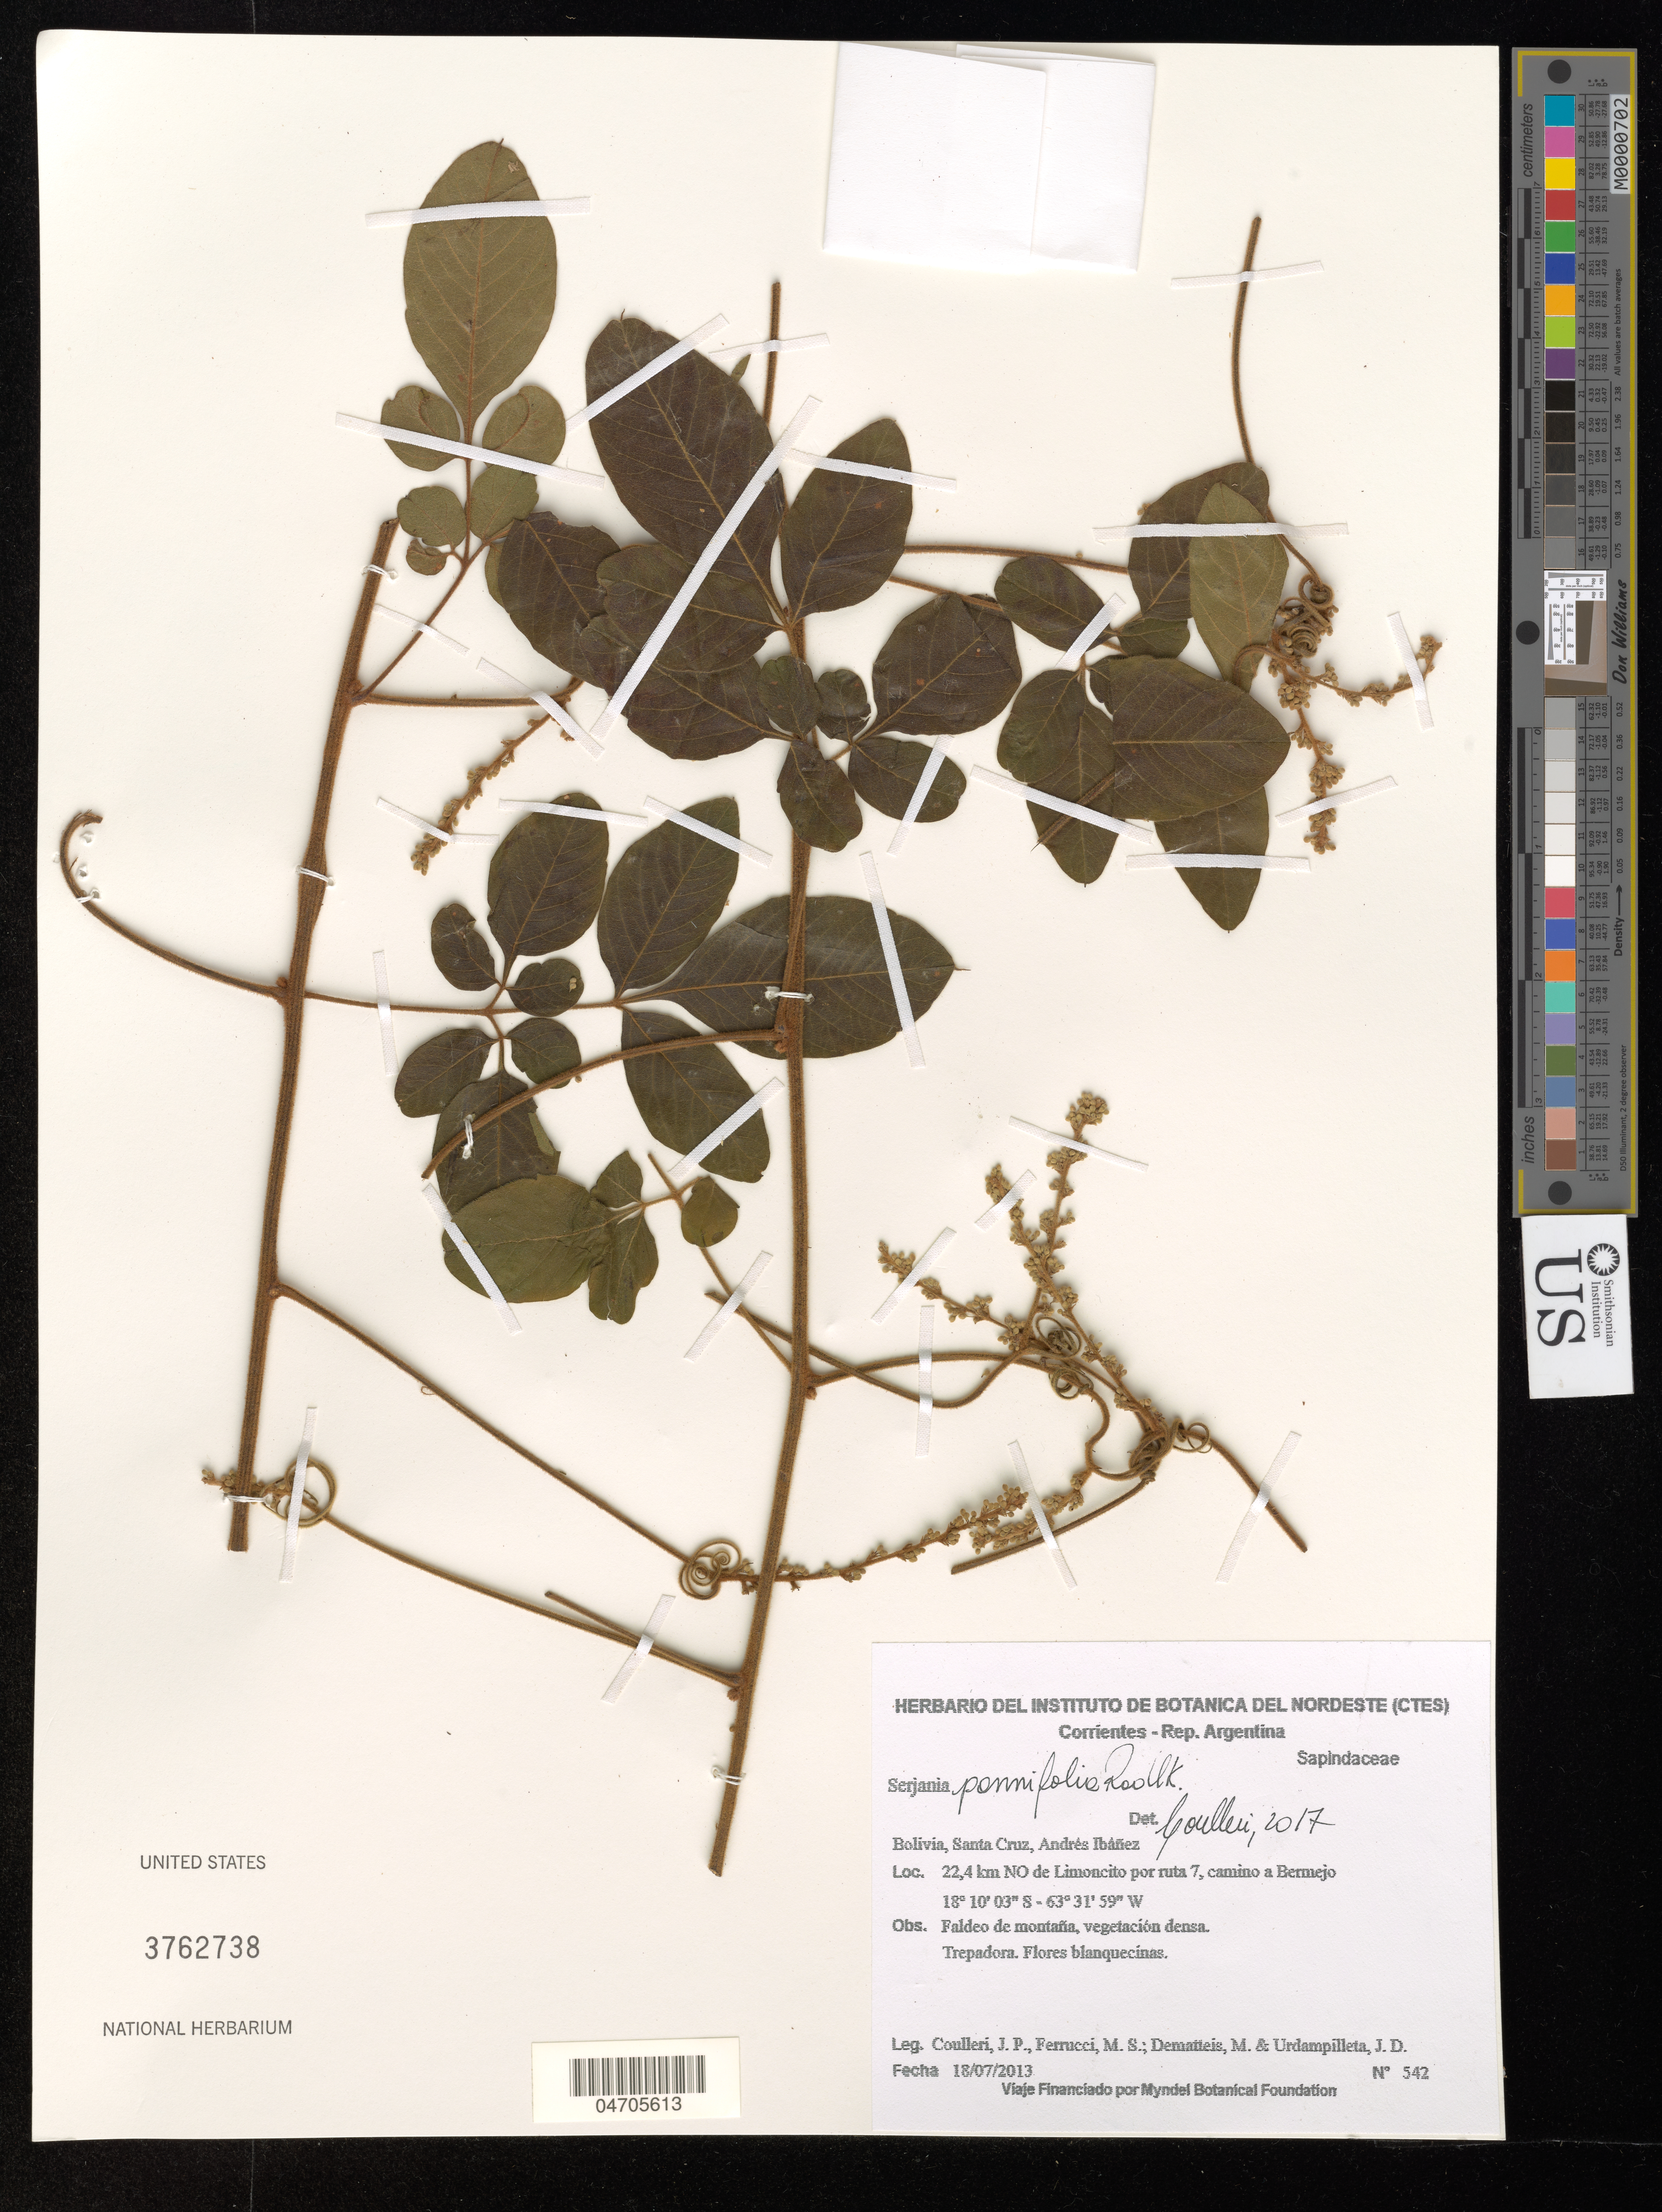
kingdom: Plantae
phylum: Tracheophyta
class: Magnoliopsida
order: Sapindales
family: Sapindaceae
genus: Serjania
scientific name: Serjania pannifolia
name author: Radlk.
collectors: J. Coulleri, M. S. Ferrucci, M. Dematteis & J. Urdampilleta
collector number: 542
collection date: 2013-07-18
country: Bolivia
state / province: Santa Cruz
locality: Andrés Ibáñez. 22,4 km NO de Limoncito por ruta 7, camino a Bermejo.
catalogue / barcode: US 3762738